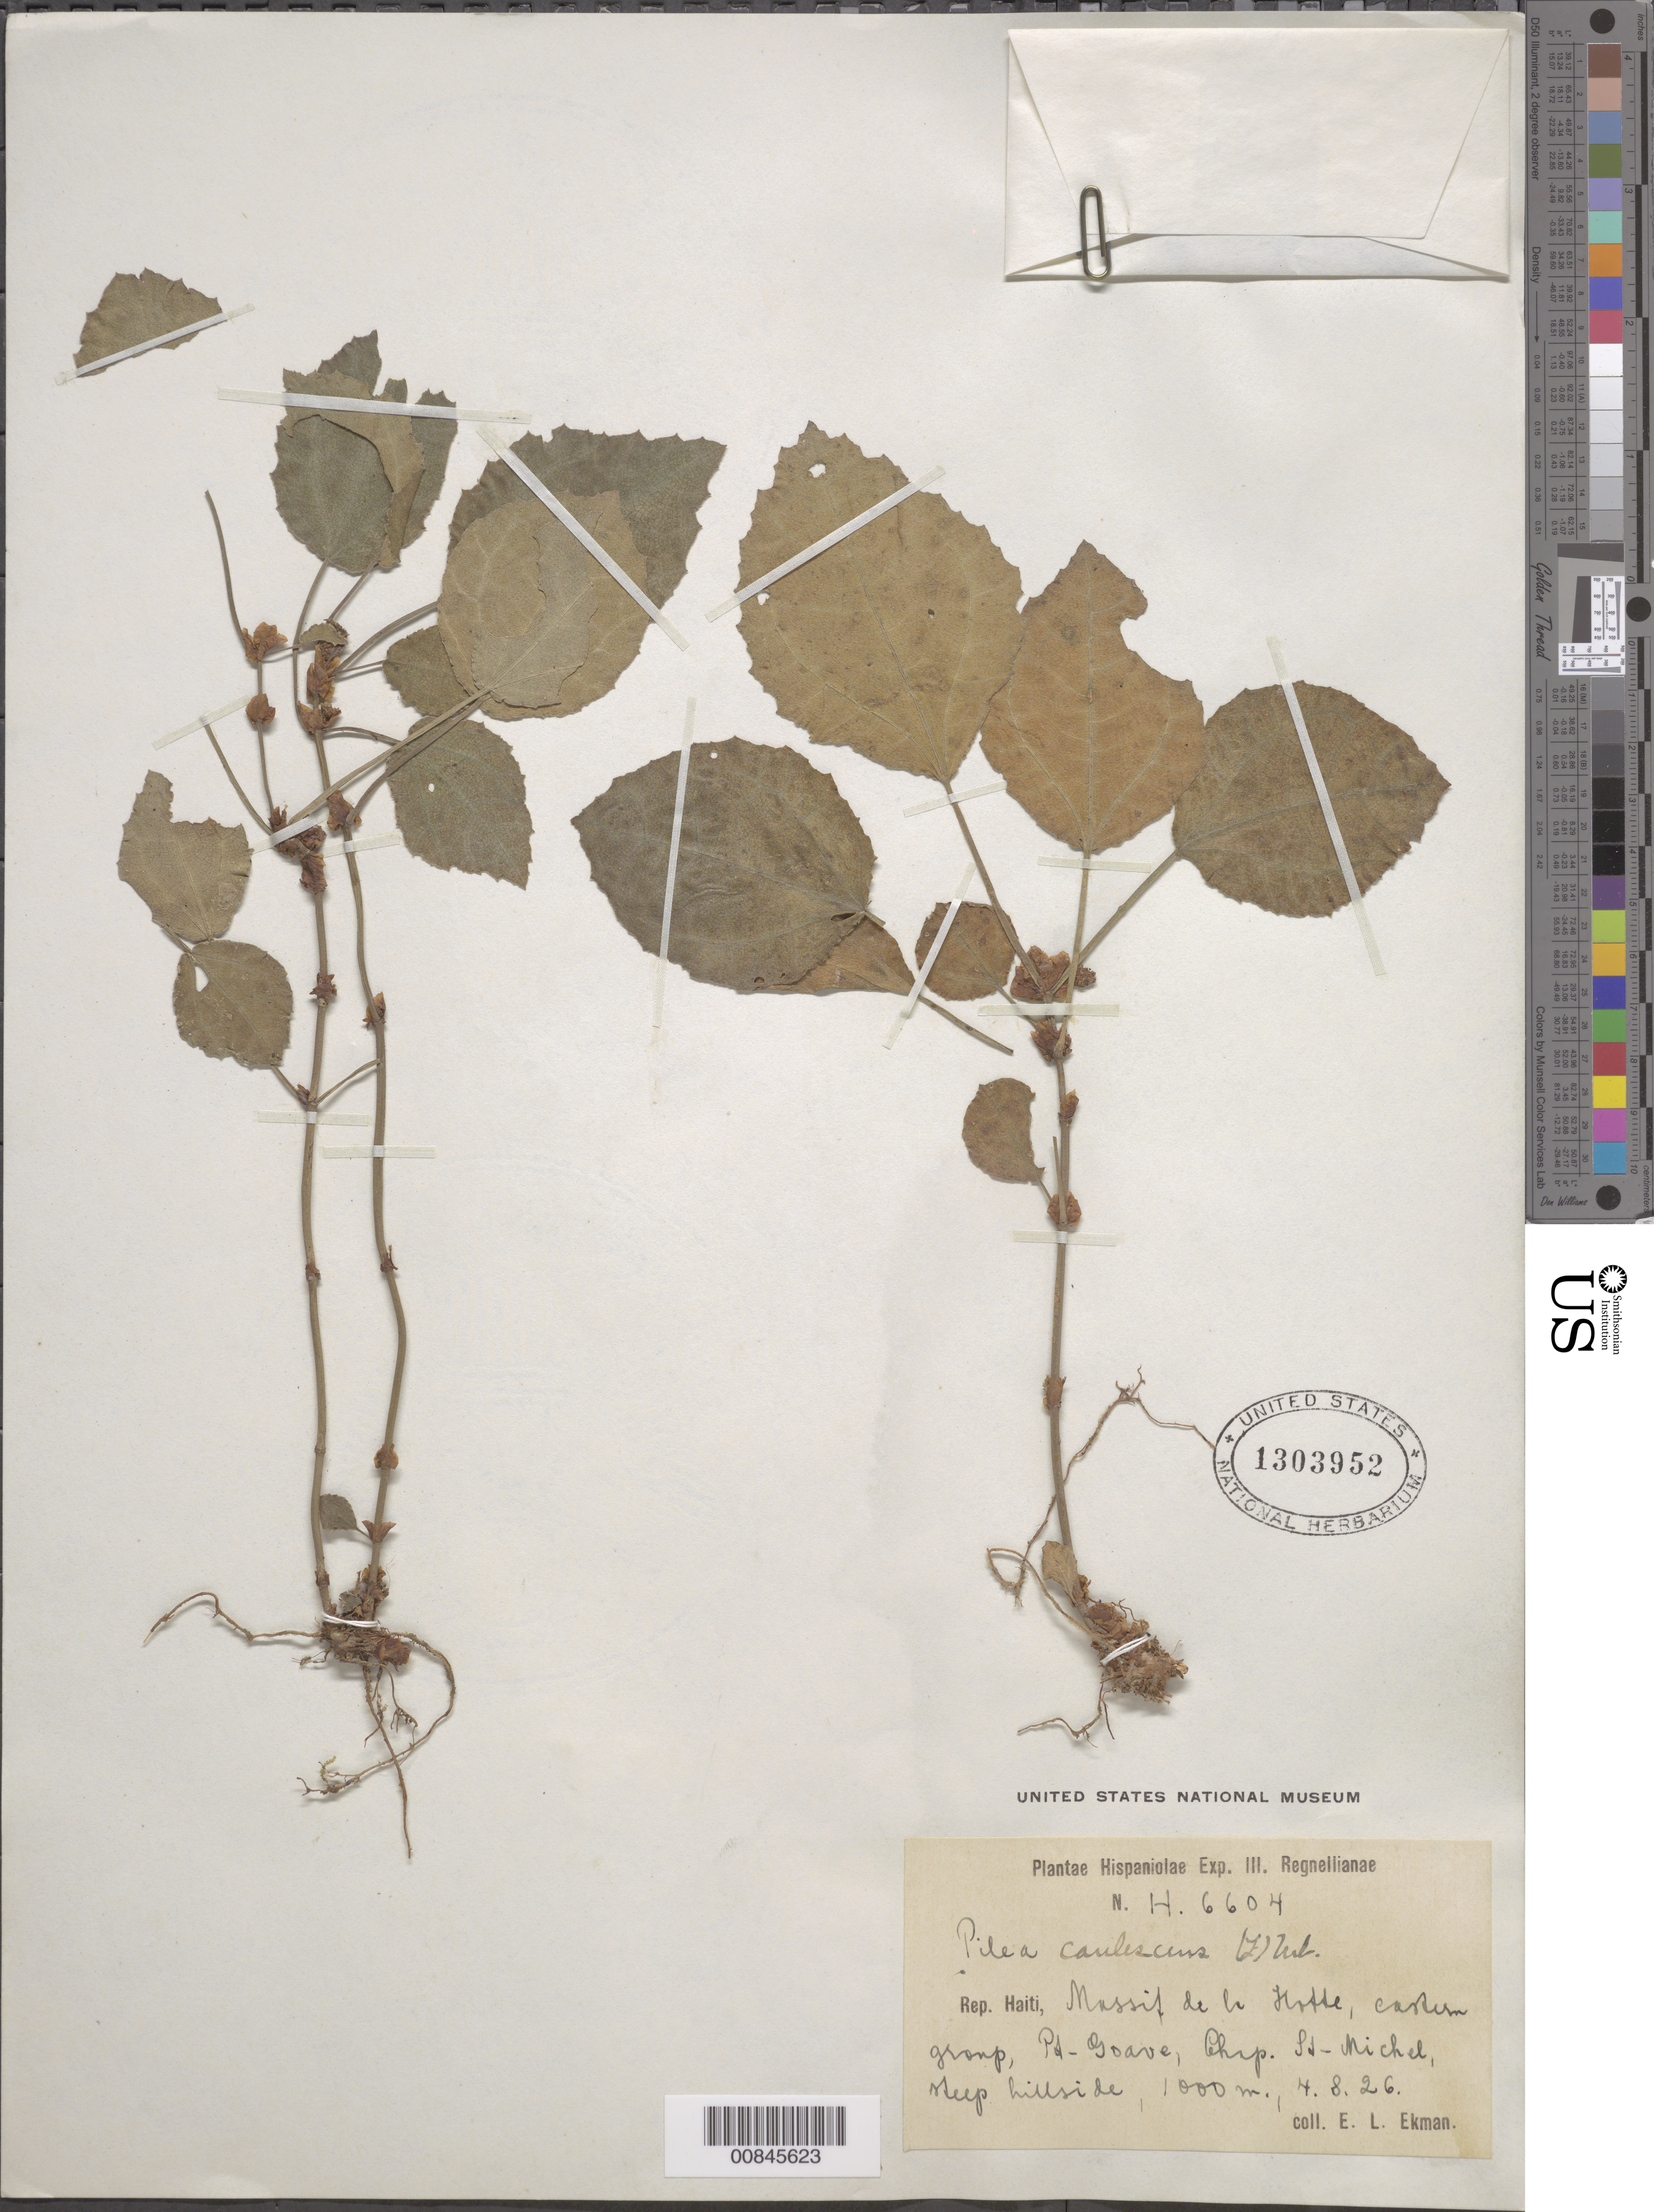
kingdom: Plantae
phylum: Tracheophyta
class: Magnoliopsida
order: Rosales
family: Urticaceae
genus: Pilea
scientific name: Pilea caulescens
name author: (L.) Urb.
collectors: E. L. Ekman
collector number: H 6604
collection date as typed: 04 Aug 1926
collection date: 1926-08-04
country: Haiti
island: Hispaniola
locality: Massif de la Hotte, eastern group, Pt.-Goave, Chap. St-Michel.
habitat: Steep hillside.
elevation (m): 1000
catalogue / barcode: US 1303952